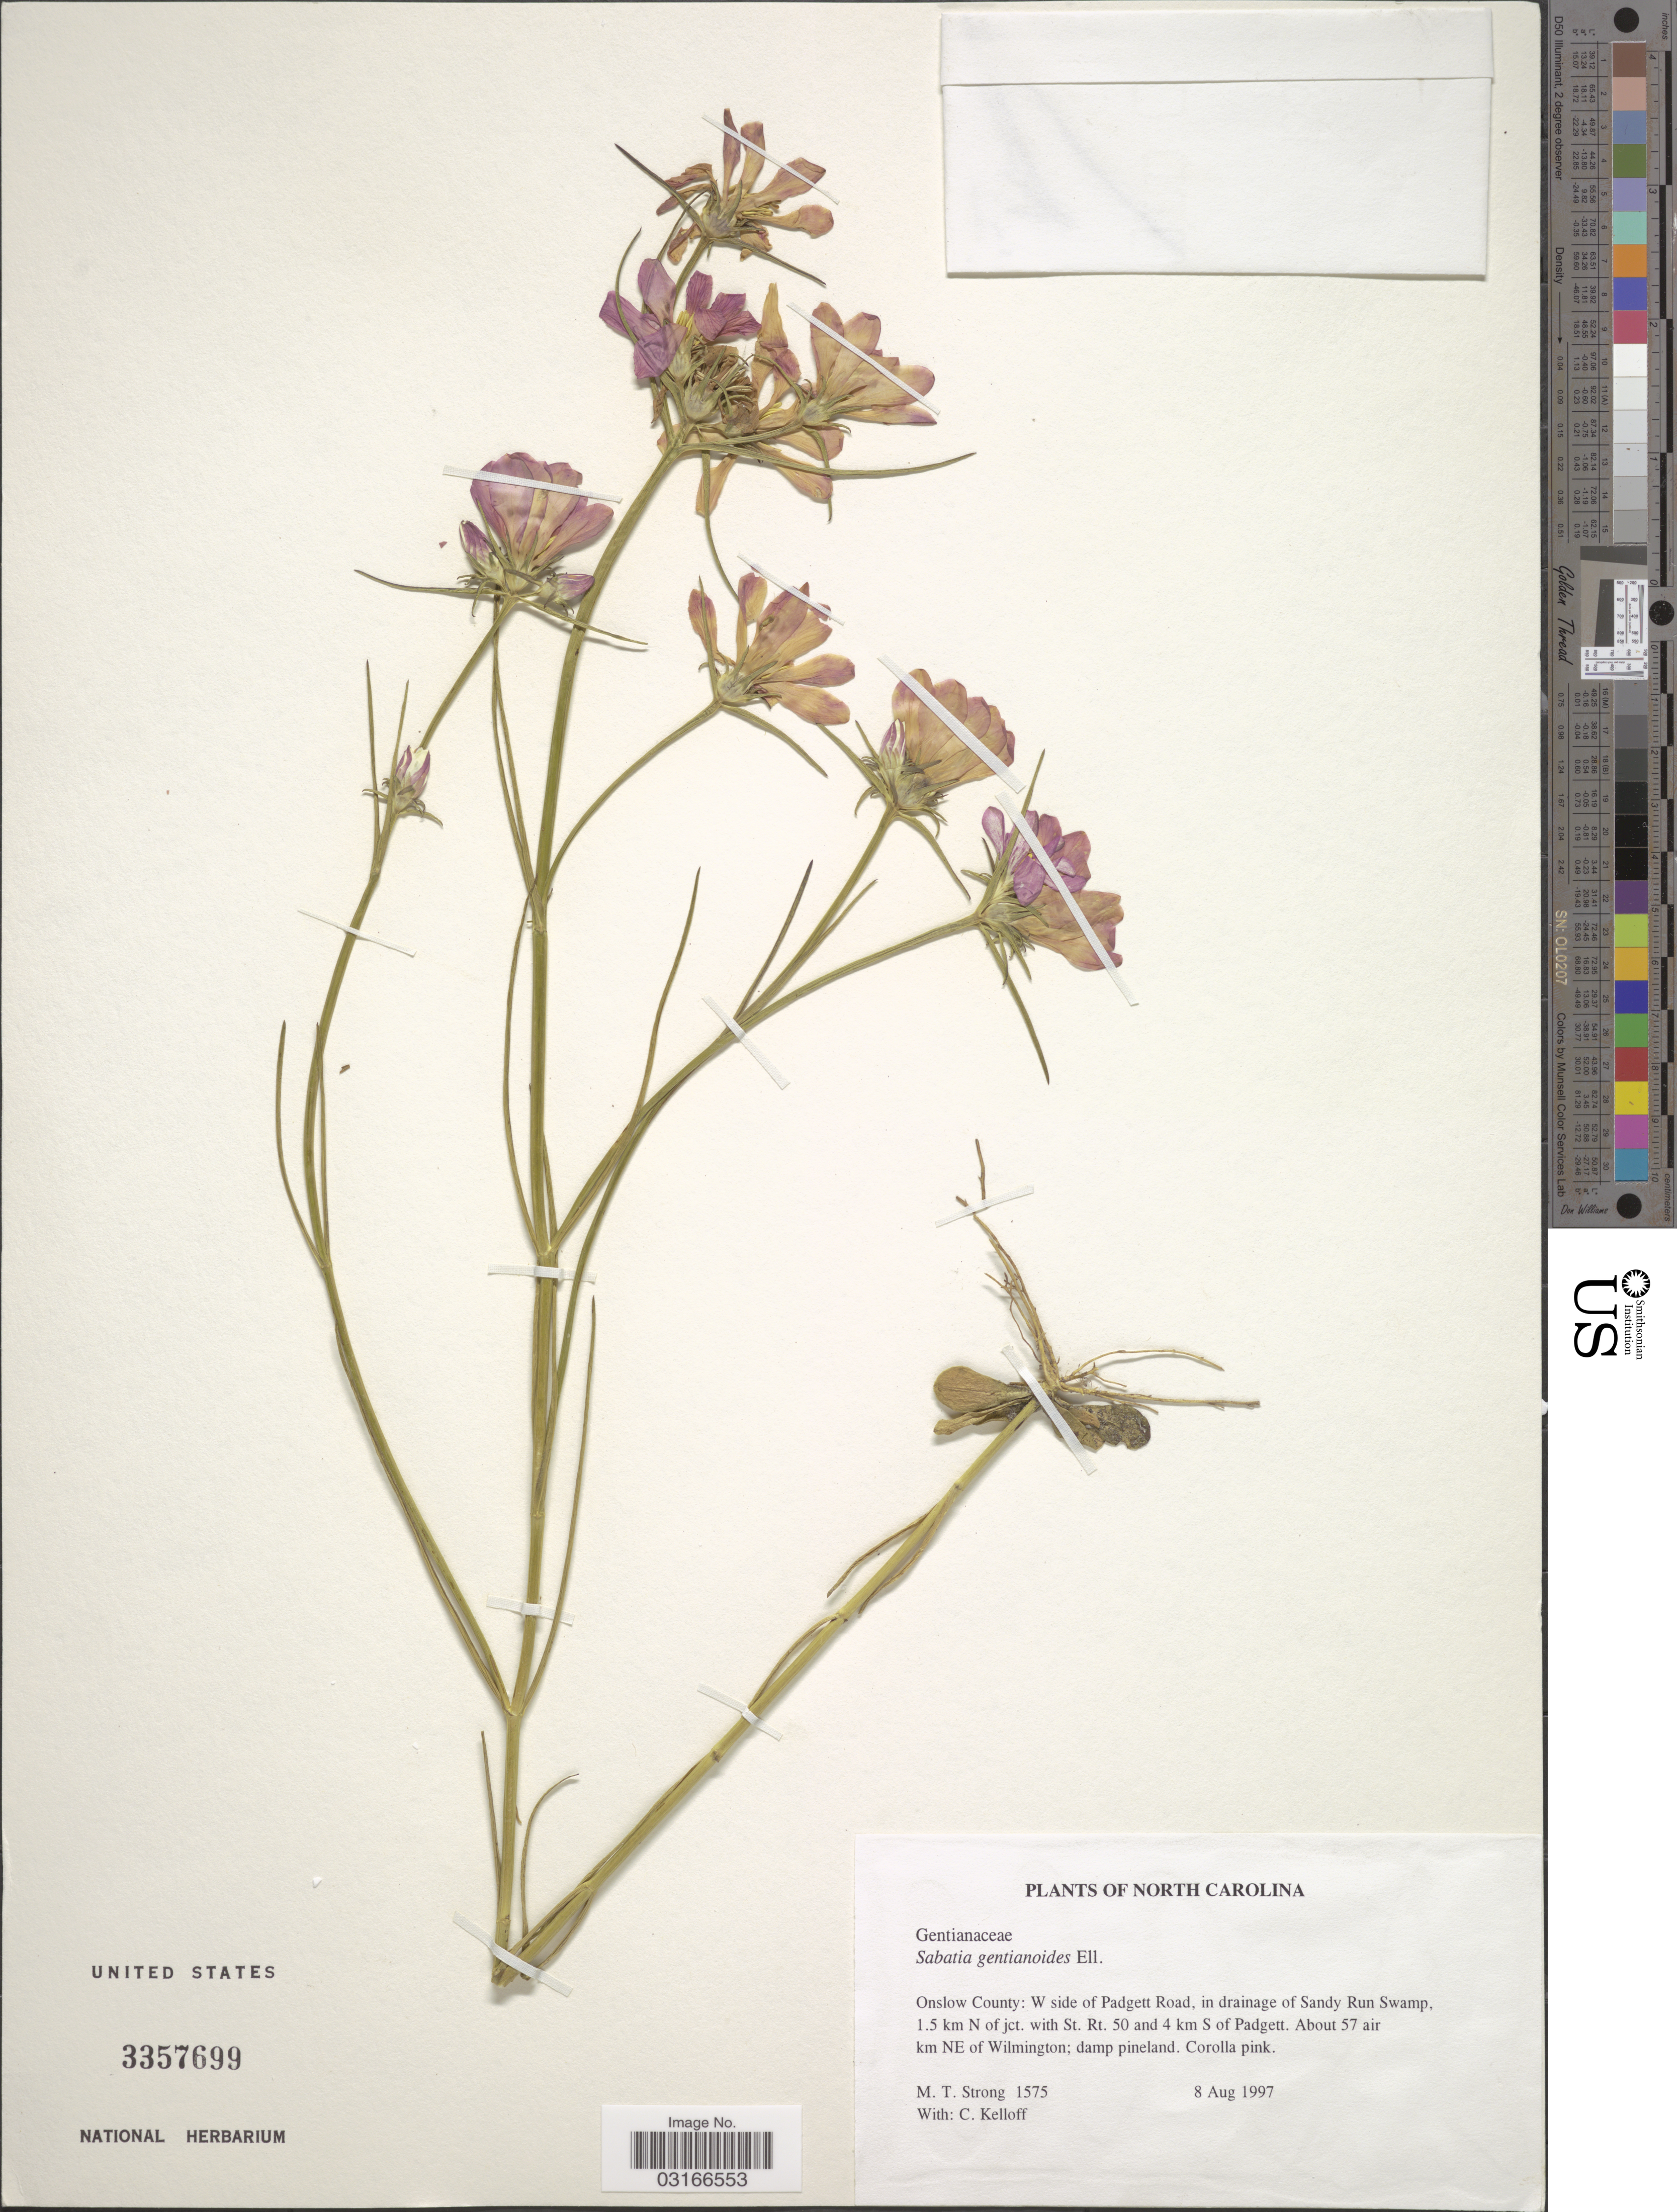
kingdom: Plantae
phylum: Tracheophyta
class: Magnoliopsida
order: Gentianales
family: Gentianaceae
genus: Sabatia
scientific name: Sabatia gentianoides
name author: Elliott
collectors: M. T. Strong & C. L. Kelloff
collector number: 1575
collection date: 1997-08-08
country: United States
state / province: North Carolina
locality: Onslow County: W side of Padgett Road, in drainage of Sandy Run Swamp, 1.5 km N of jct. with St. Rt. 50 and 4 km S of Padgett, About 57 air km NE of Wilmington.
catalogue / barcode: US 3357699